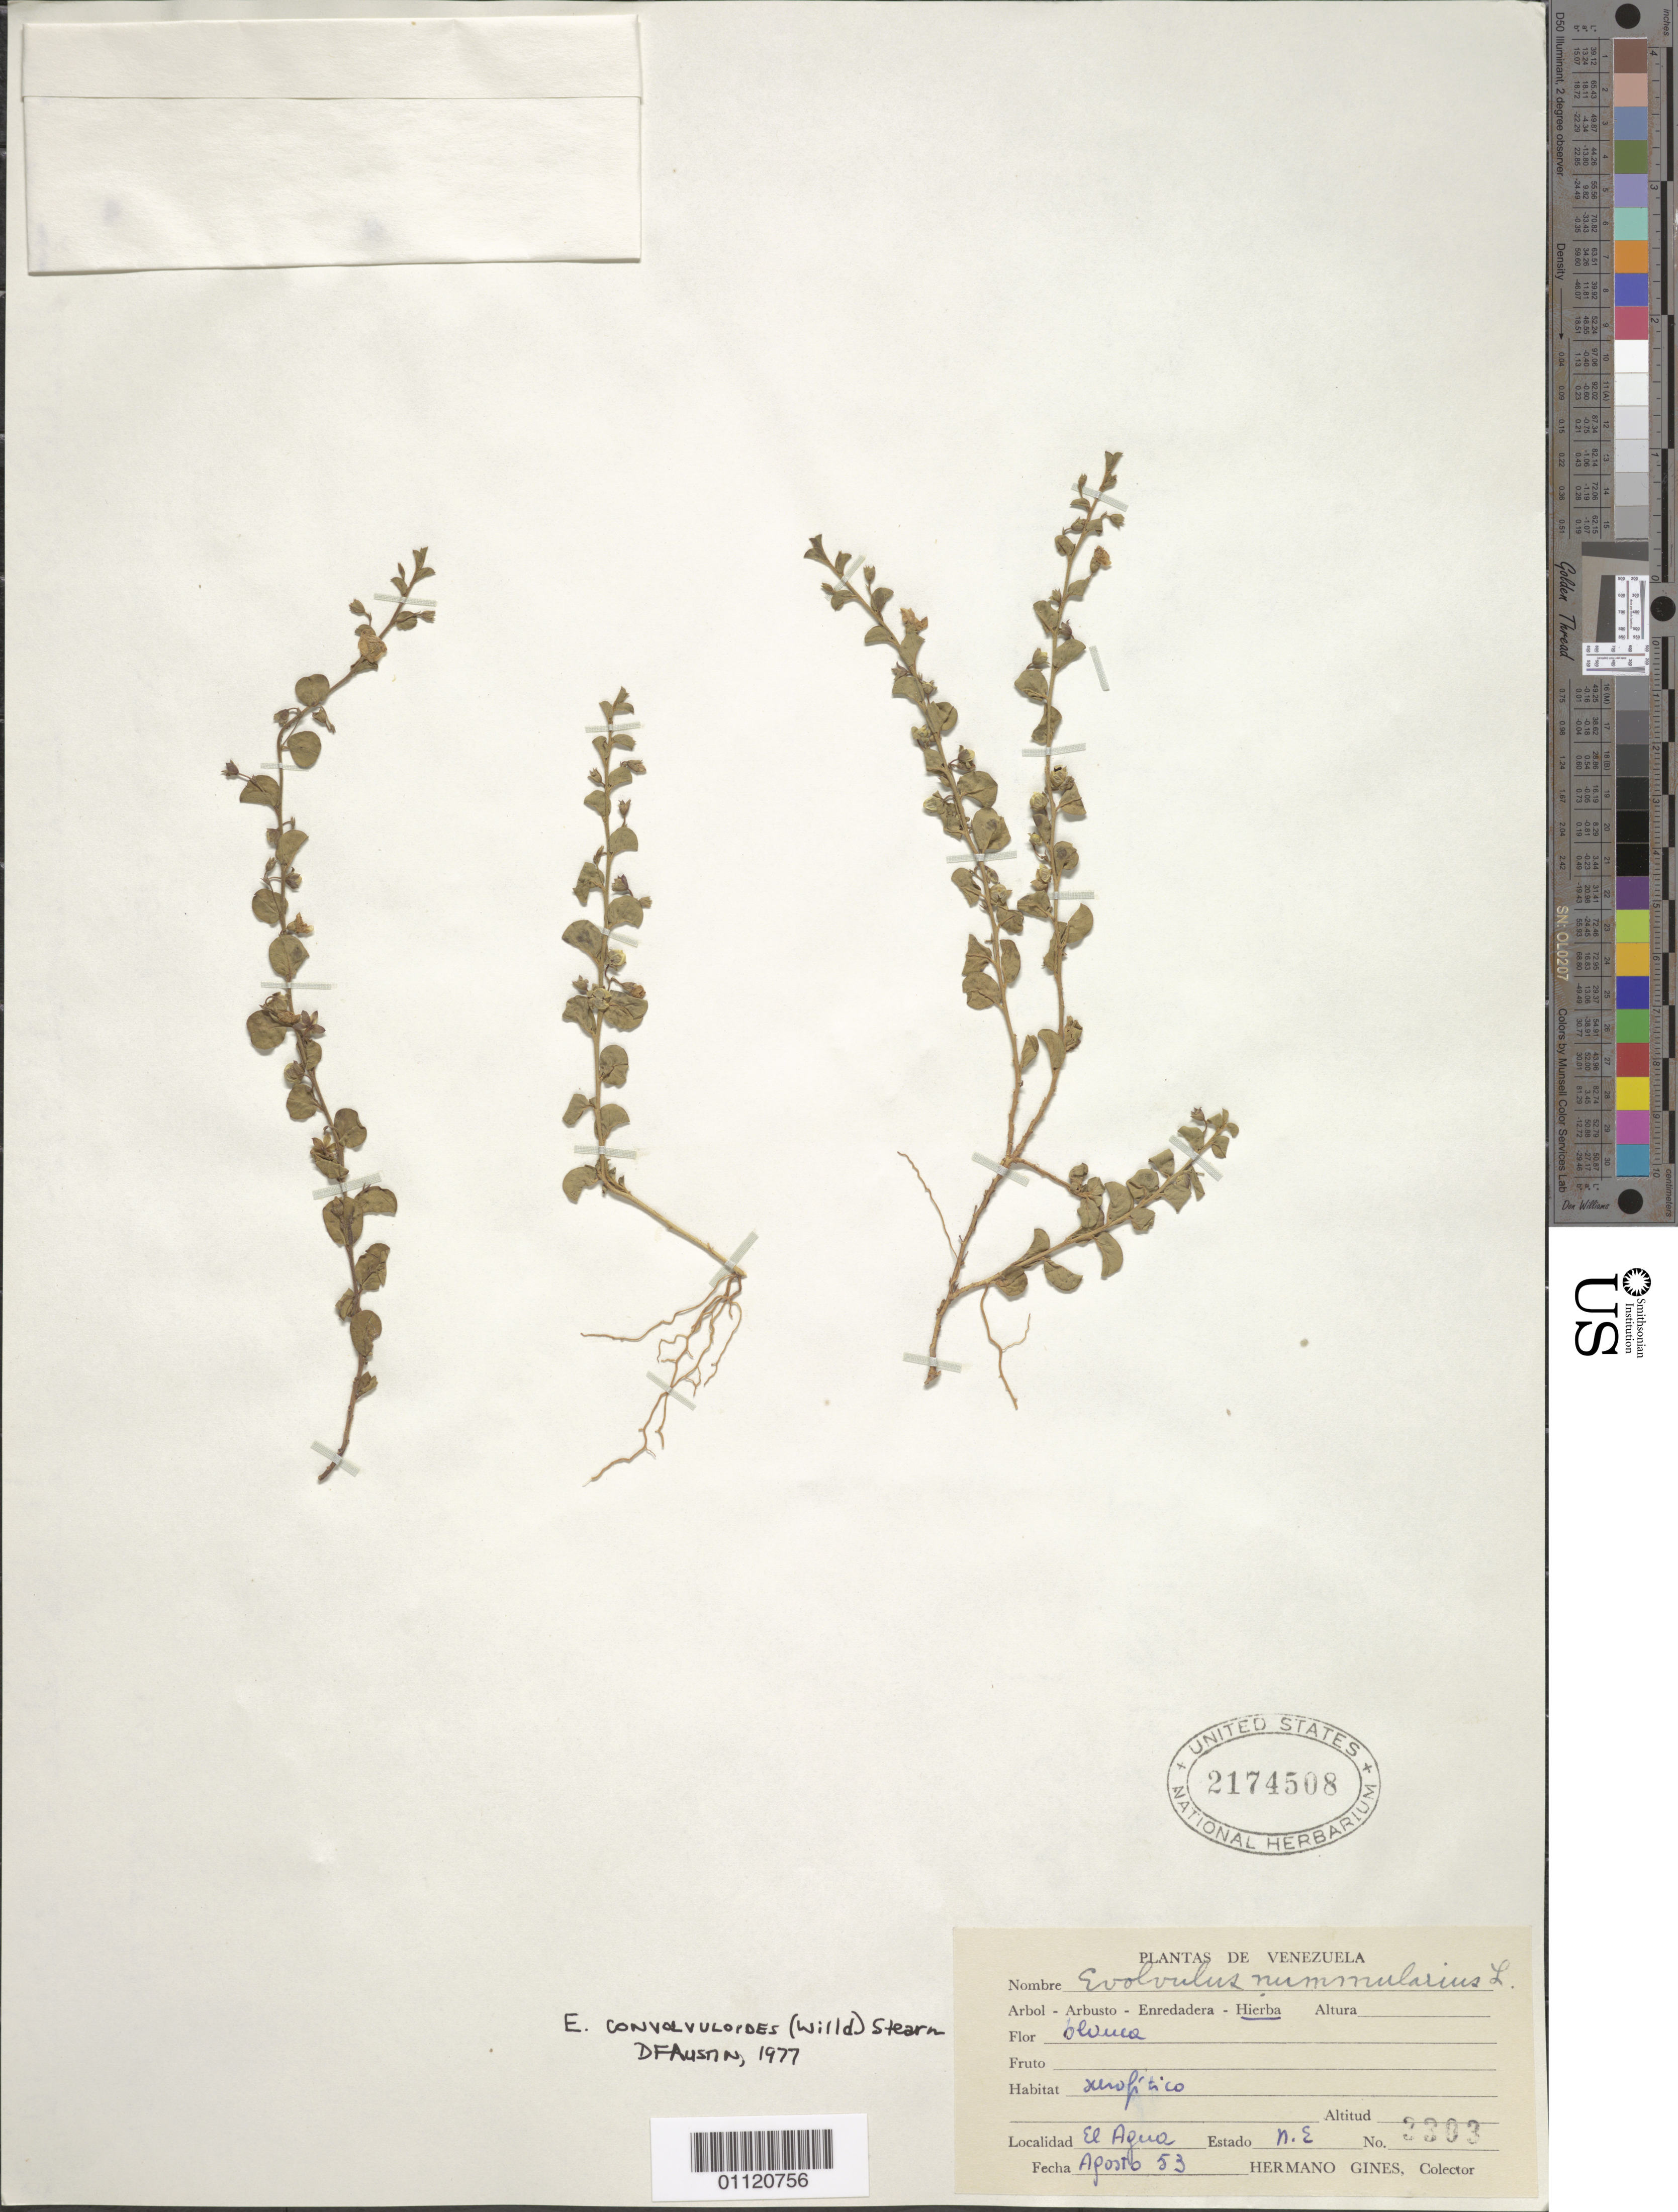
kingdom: Plantae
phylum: Tracheophyta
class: Magnoliopsida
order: Solanales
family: Convolvulaceae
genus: Evolvulus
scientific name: Evolvulus convolvuloides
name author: (Willd. ex Schult.) Stearn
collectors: Bro. Gines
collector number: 3303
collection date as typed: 01 Aug 1953 to 31 Aug 1953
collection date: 1953-08-01/1953-08-31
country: Venezuela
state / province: Nueva Esparta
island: Margarita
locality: El Agua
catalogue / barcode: US 2174508